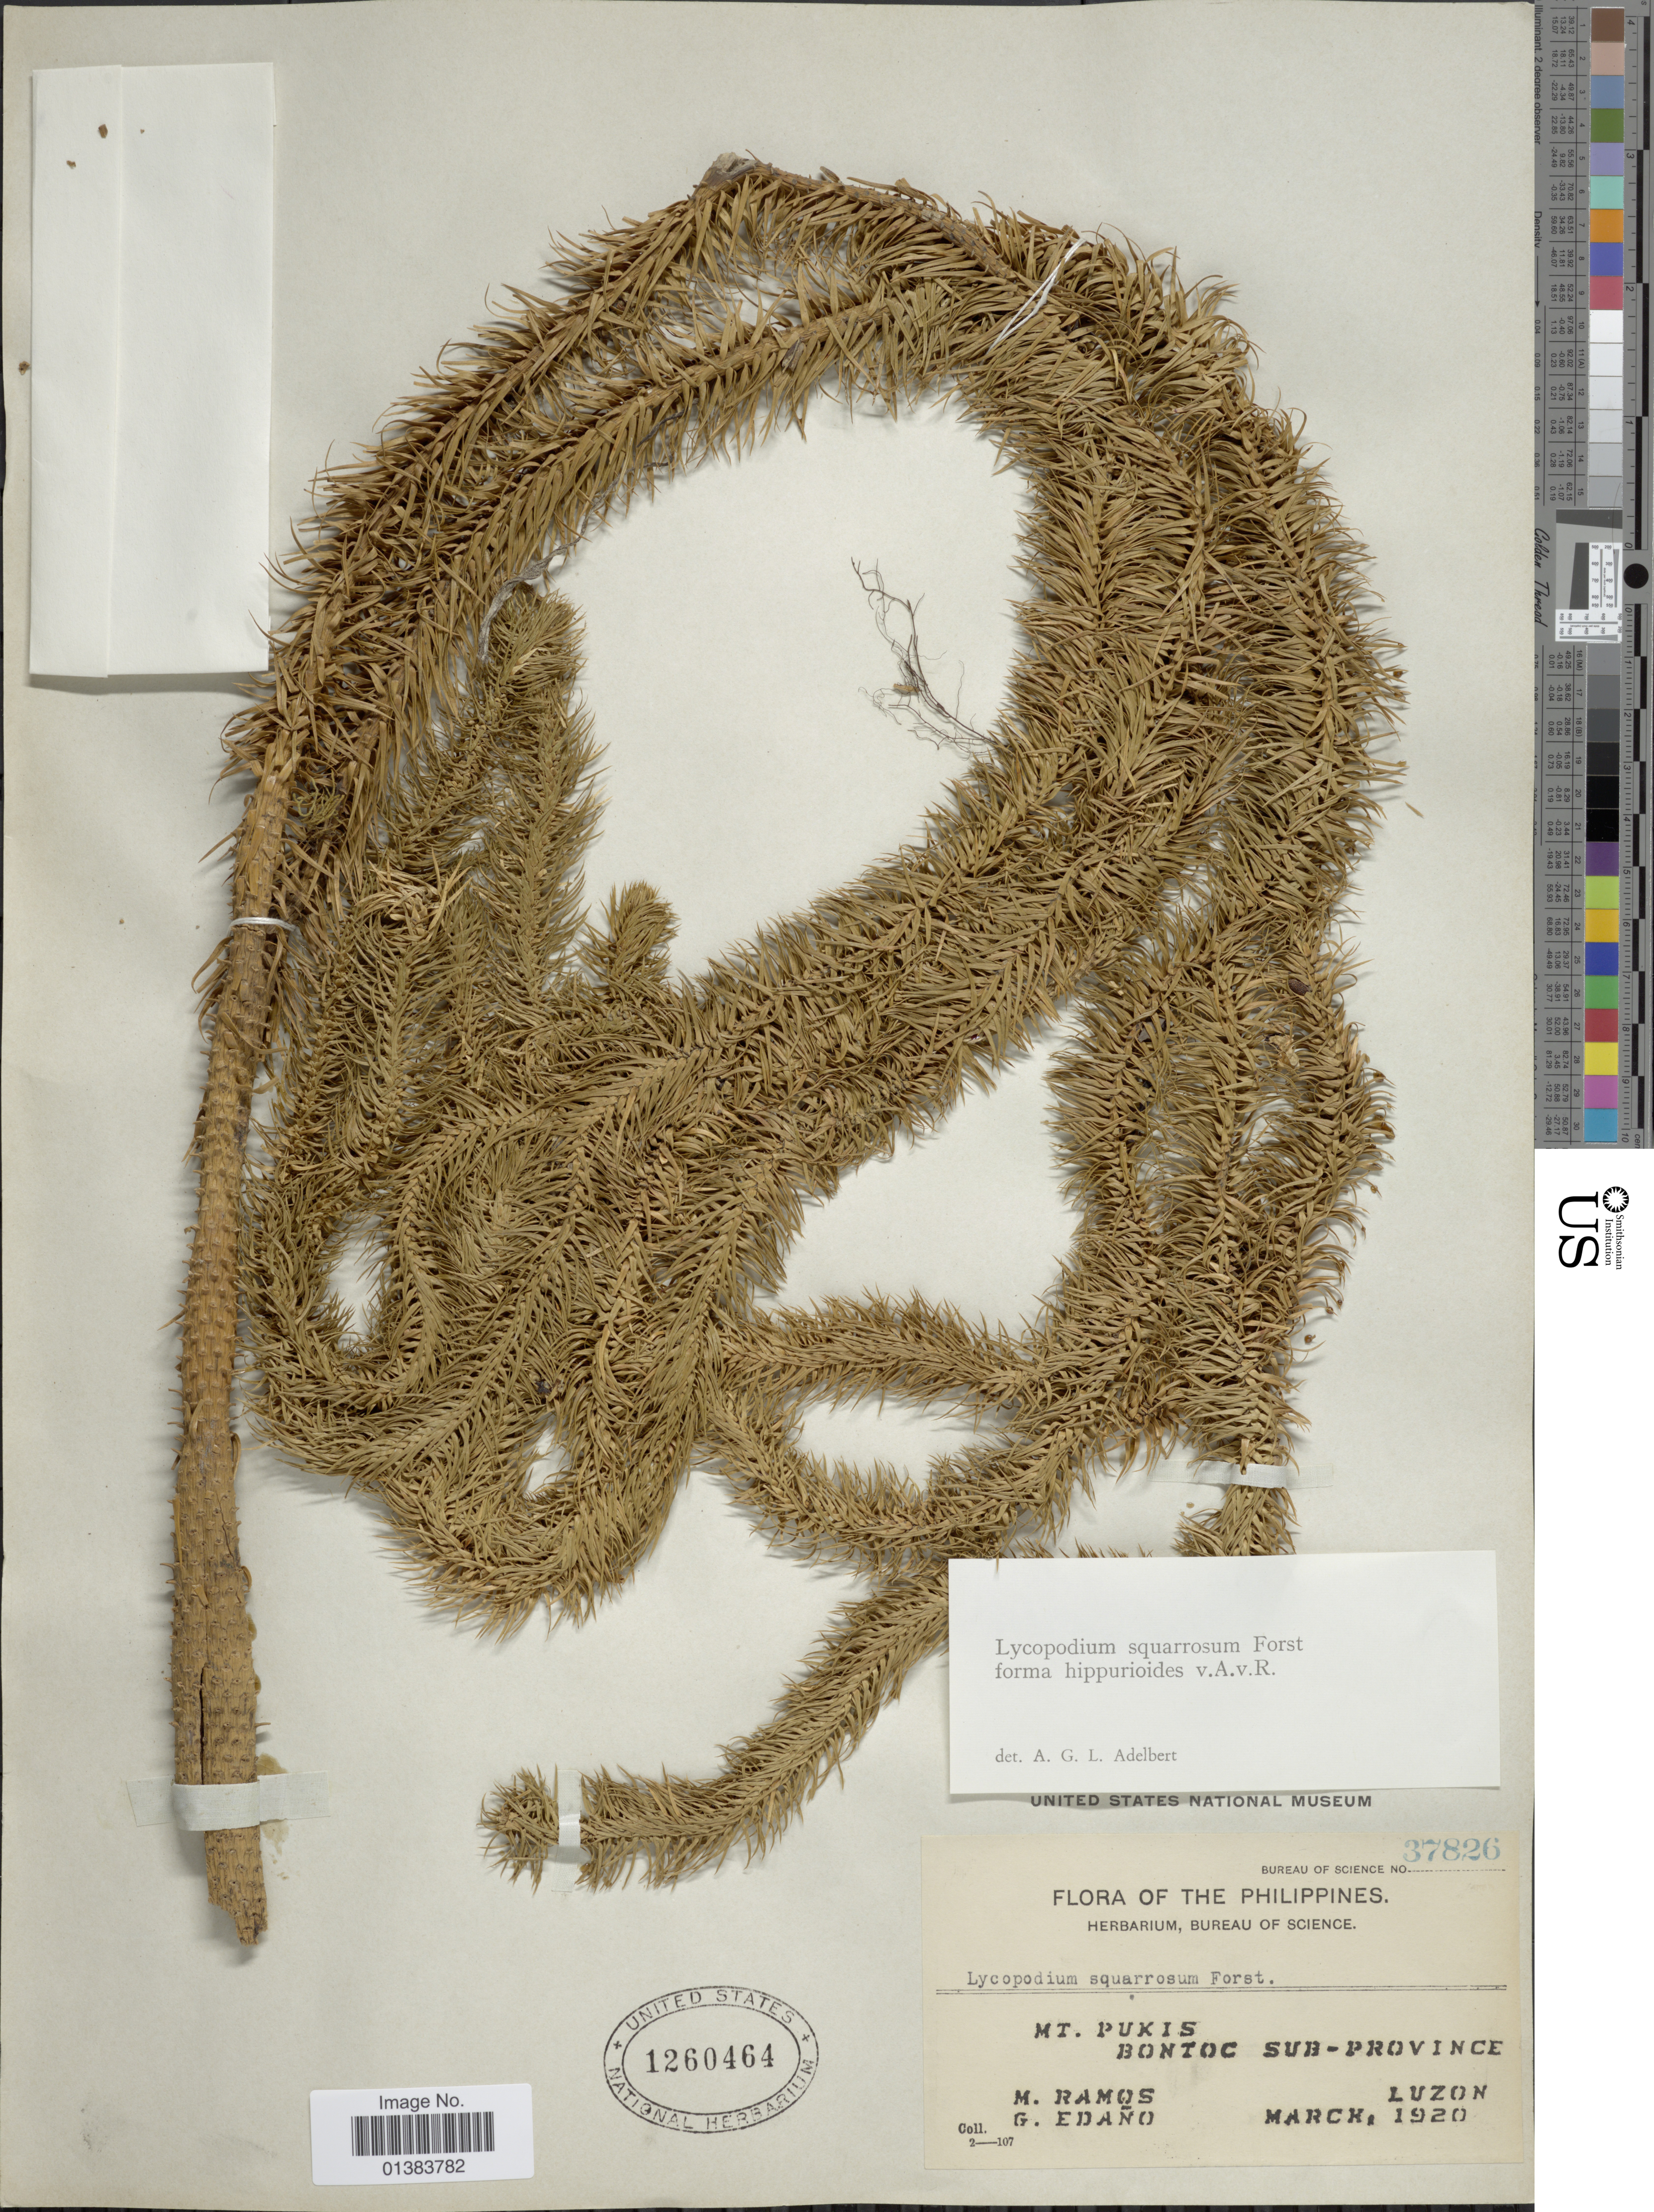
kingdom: Plantae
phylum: Tracheophyta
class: Lycopodiopsida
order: Lycopodiales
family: Lycopodiaceae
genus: Phlegmariurus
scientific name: Phlegmariurus squarrosus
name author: (G. Forst.) Á. Löve & D. Löve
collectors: M. Ramos & G. Edaño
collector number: Bureau of Science 37826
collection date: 1920-03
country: Philippines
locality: Mt. Pukis, Bontoc Sub-province, Luzon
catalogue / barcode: US 1260464